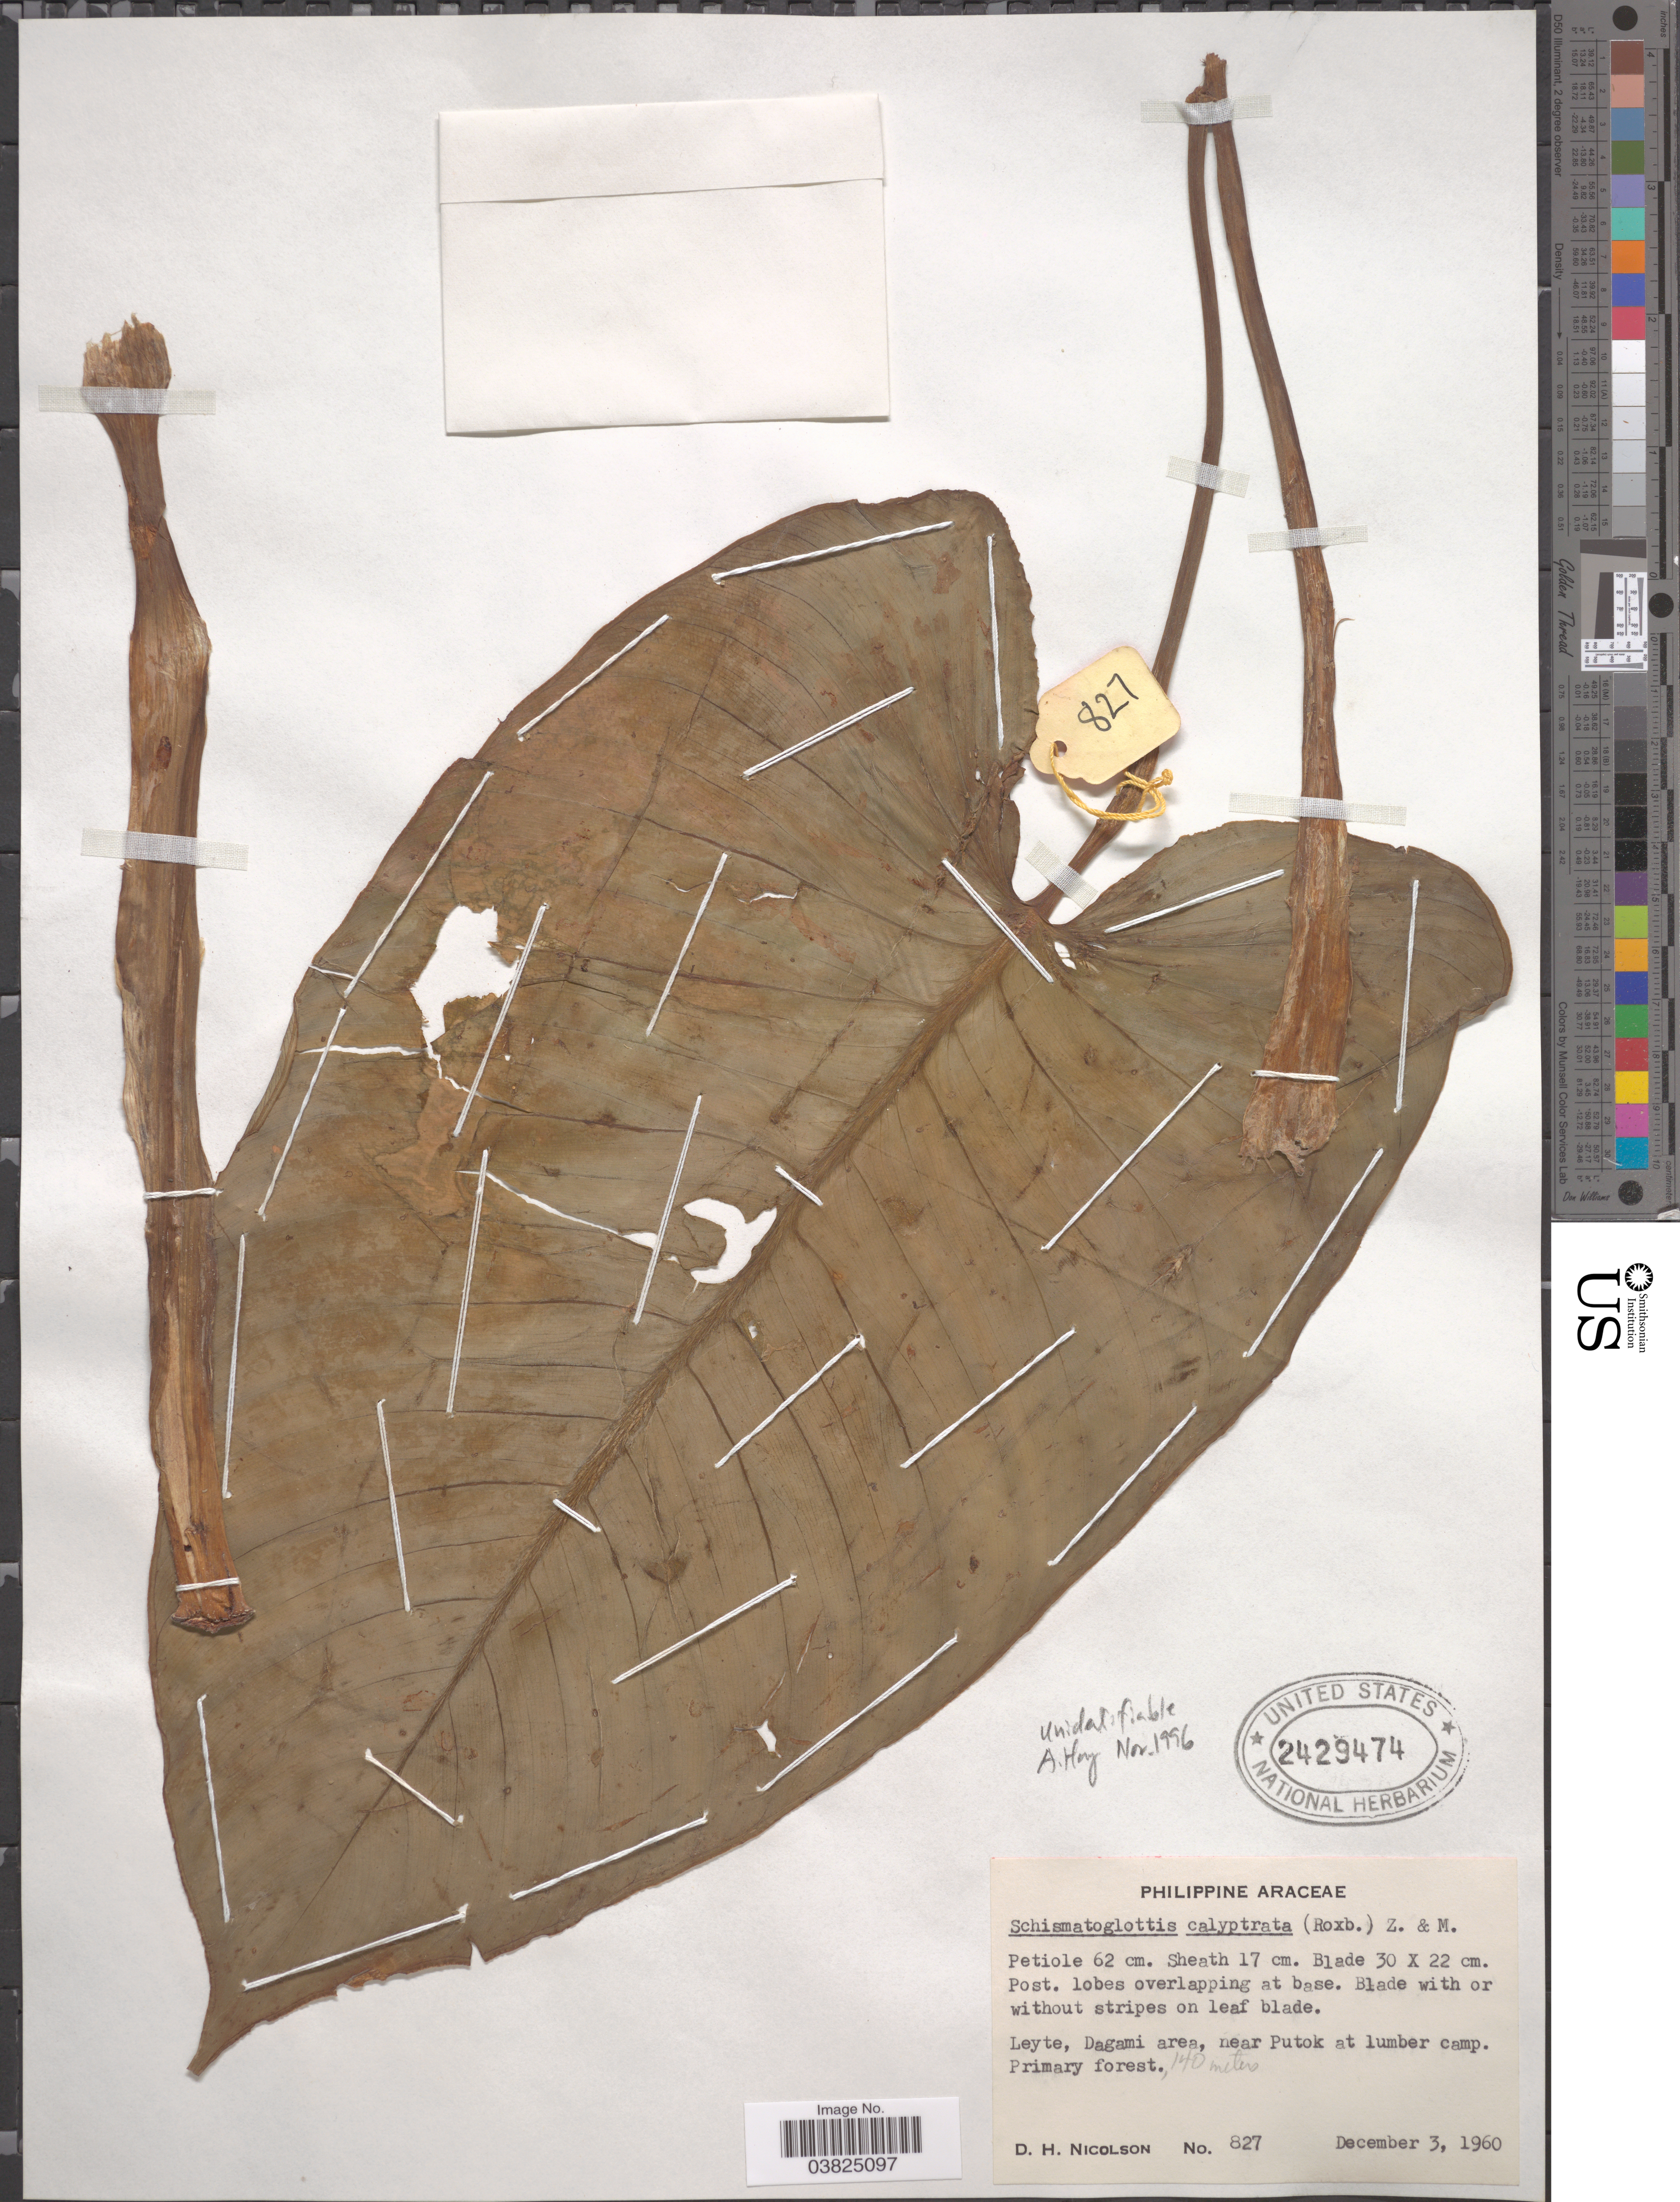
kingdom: Plantae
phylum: Tracheophyta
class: Liliopsida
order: Alismatales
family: Araceae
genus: Schismatoglottis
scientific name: Schismatoglottis sp.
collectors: D. H. Nicolson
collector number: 827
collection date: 1960-12-03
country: Philippines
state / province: Eastern Visayas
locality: Leyte, Dagami area, near Putok at lumber camp.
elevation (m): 140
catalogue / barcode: US 2429474